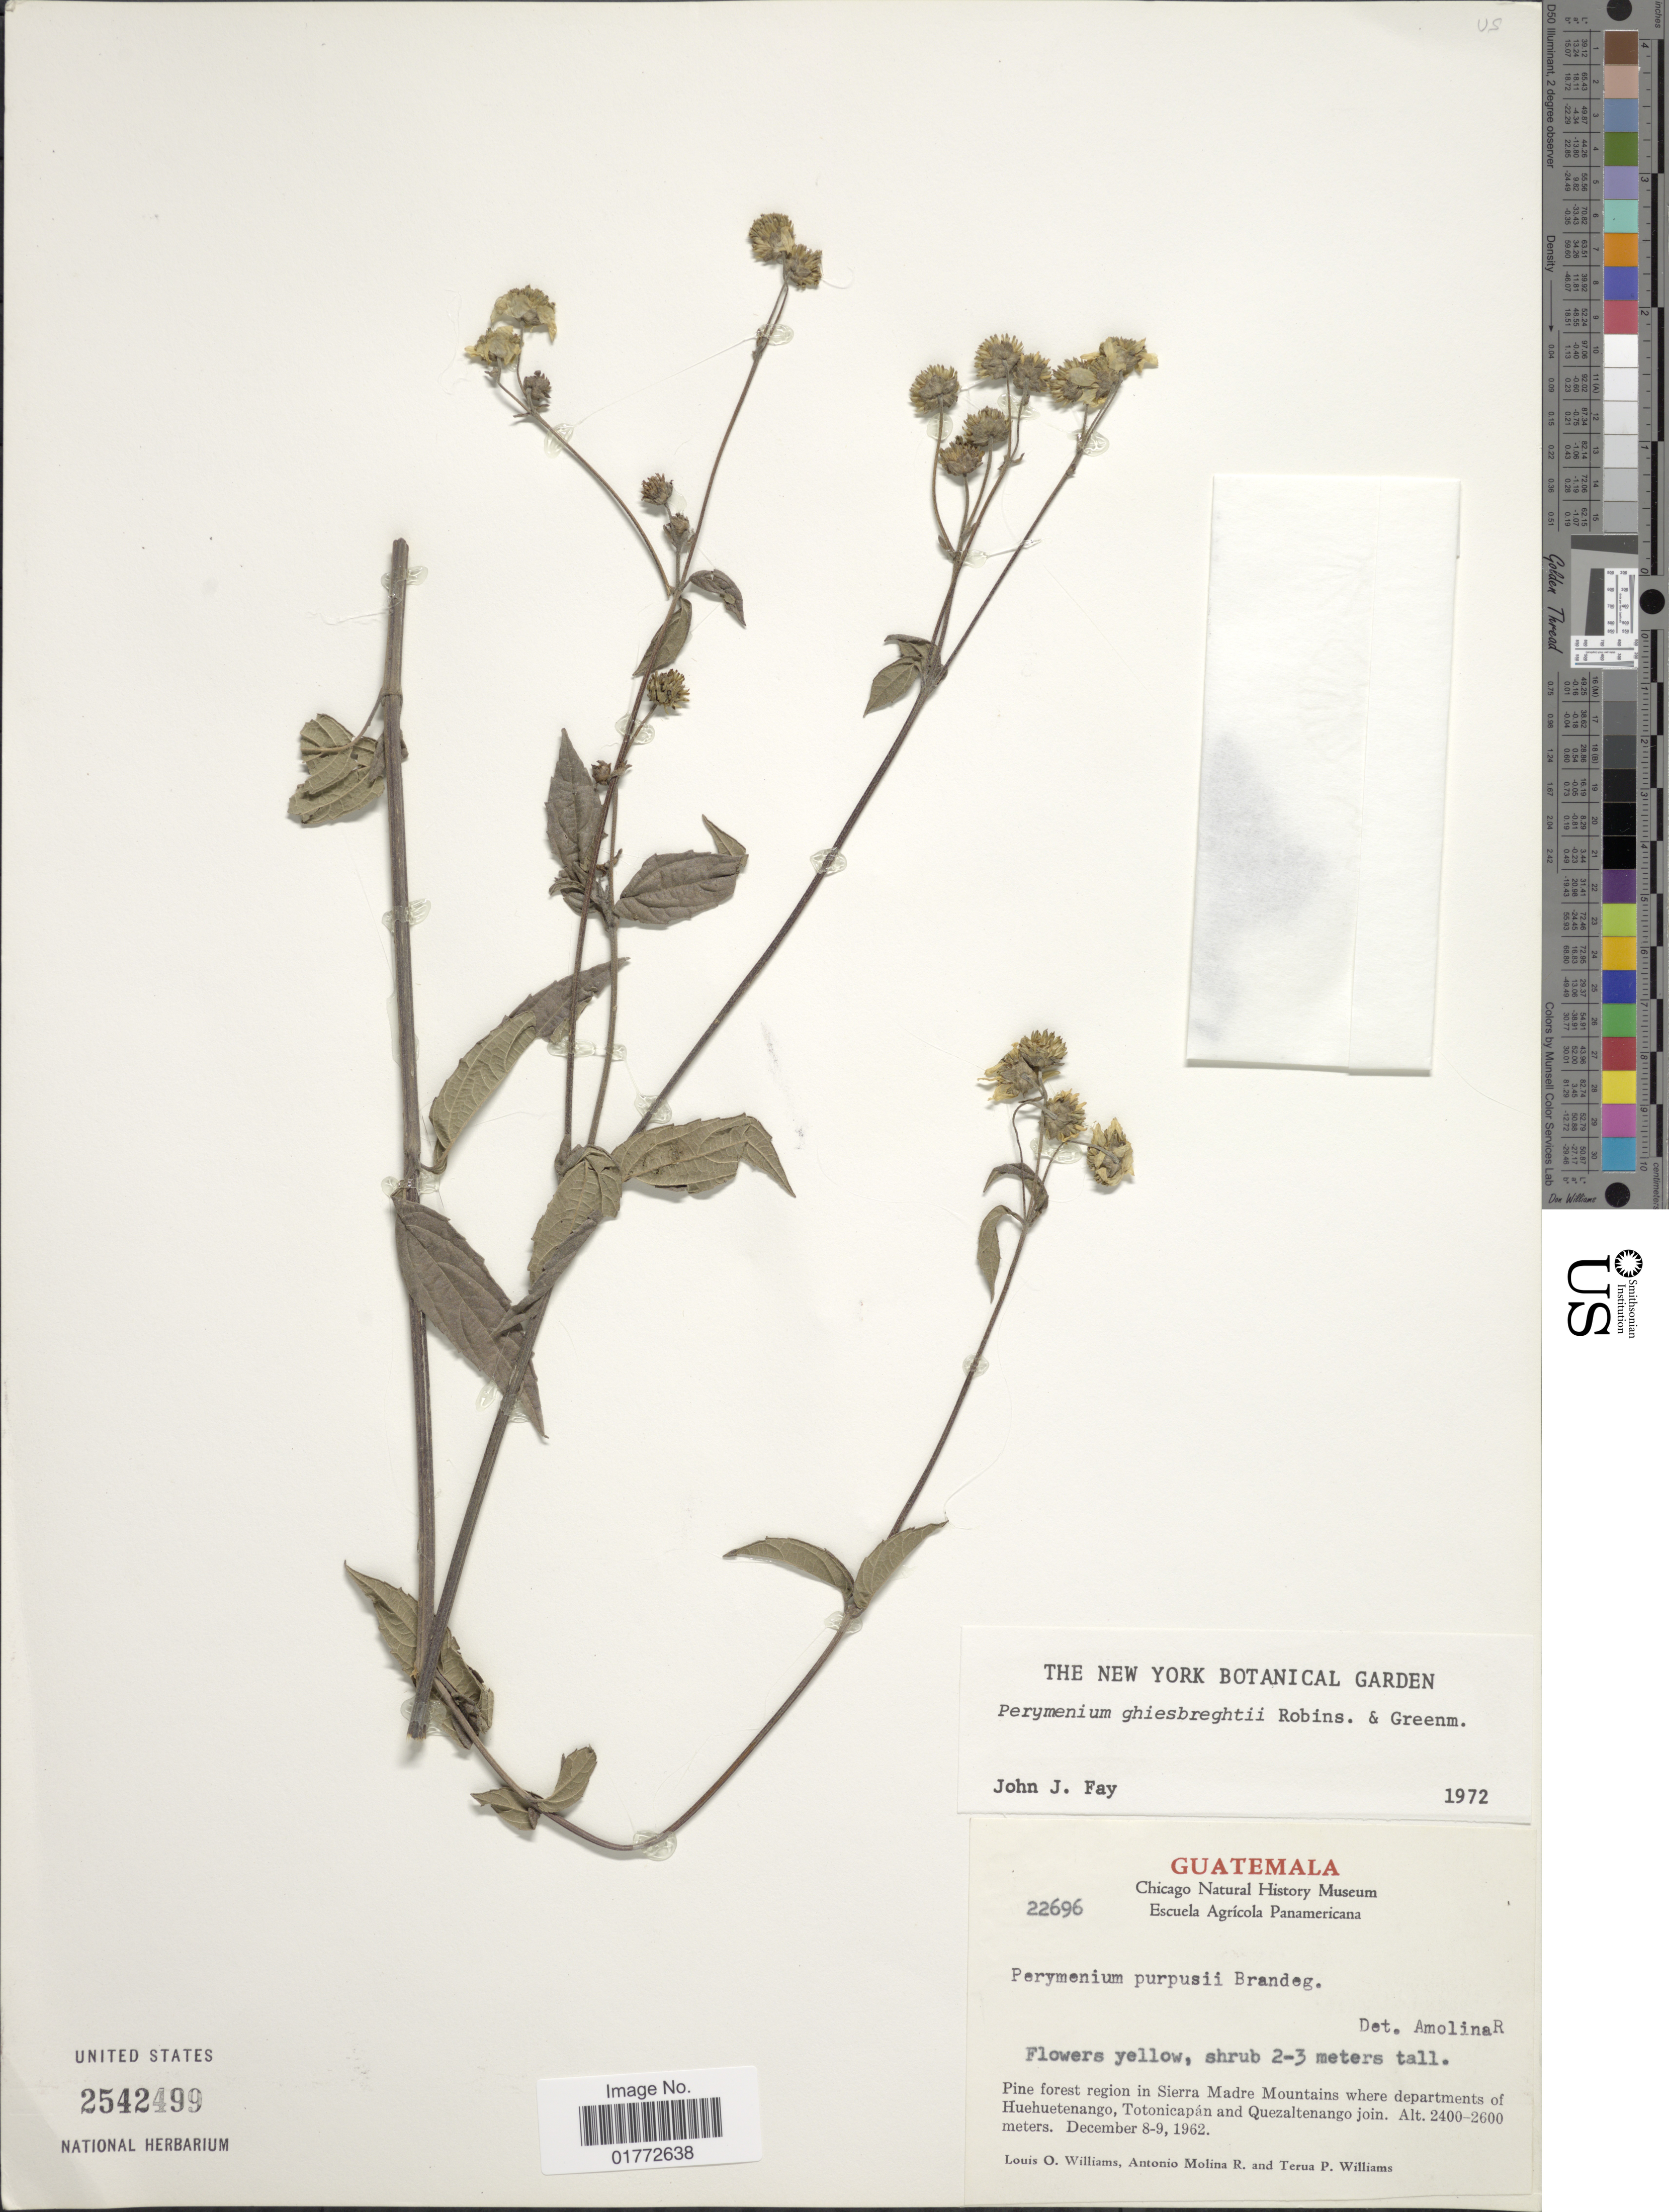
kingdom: Plantae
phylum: Tracheophyta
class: Magnoliopsida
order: Asterales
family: Asteraceae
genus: Perymenium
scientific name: Perymenium ghiesbreghtii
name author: B.L. Rob. & Greenm.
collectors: L. O. Williams, A. Molina R. & T. P. Williams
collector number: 22696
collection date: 1962-12-08/1962-12-09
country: Guatemala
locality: Pine forest region in Sierra Madre Mountains where departments of Huehuetenango, Totonicapan and Quezaltenango join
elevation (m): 2400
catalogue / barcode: US 2542499